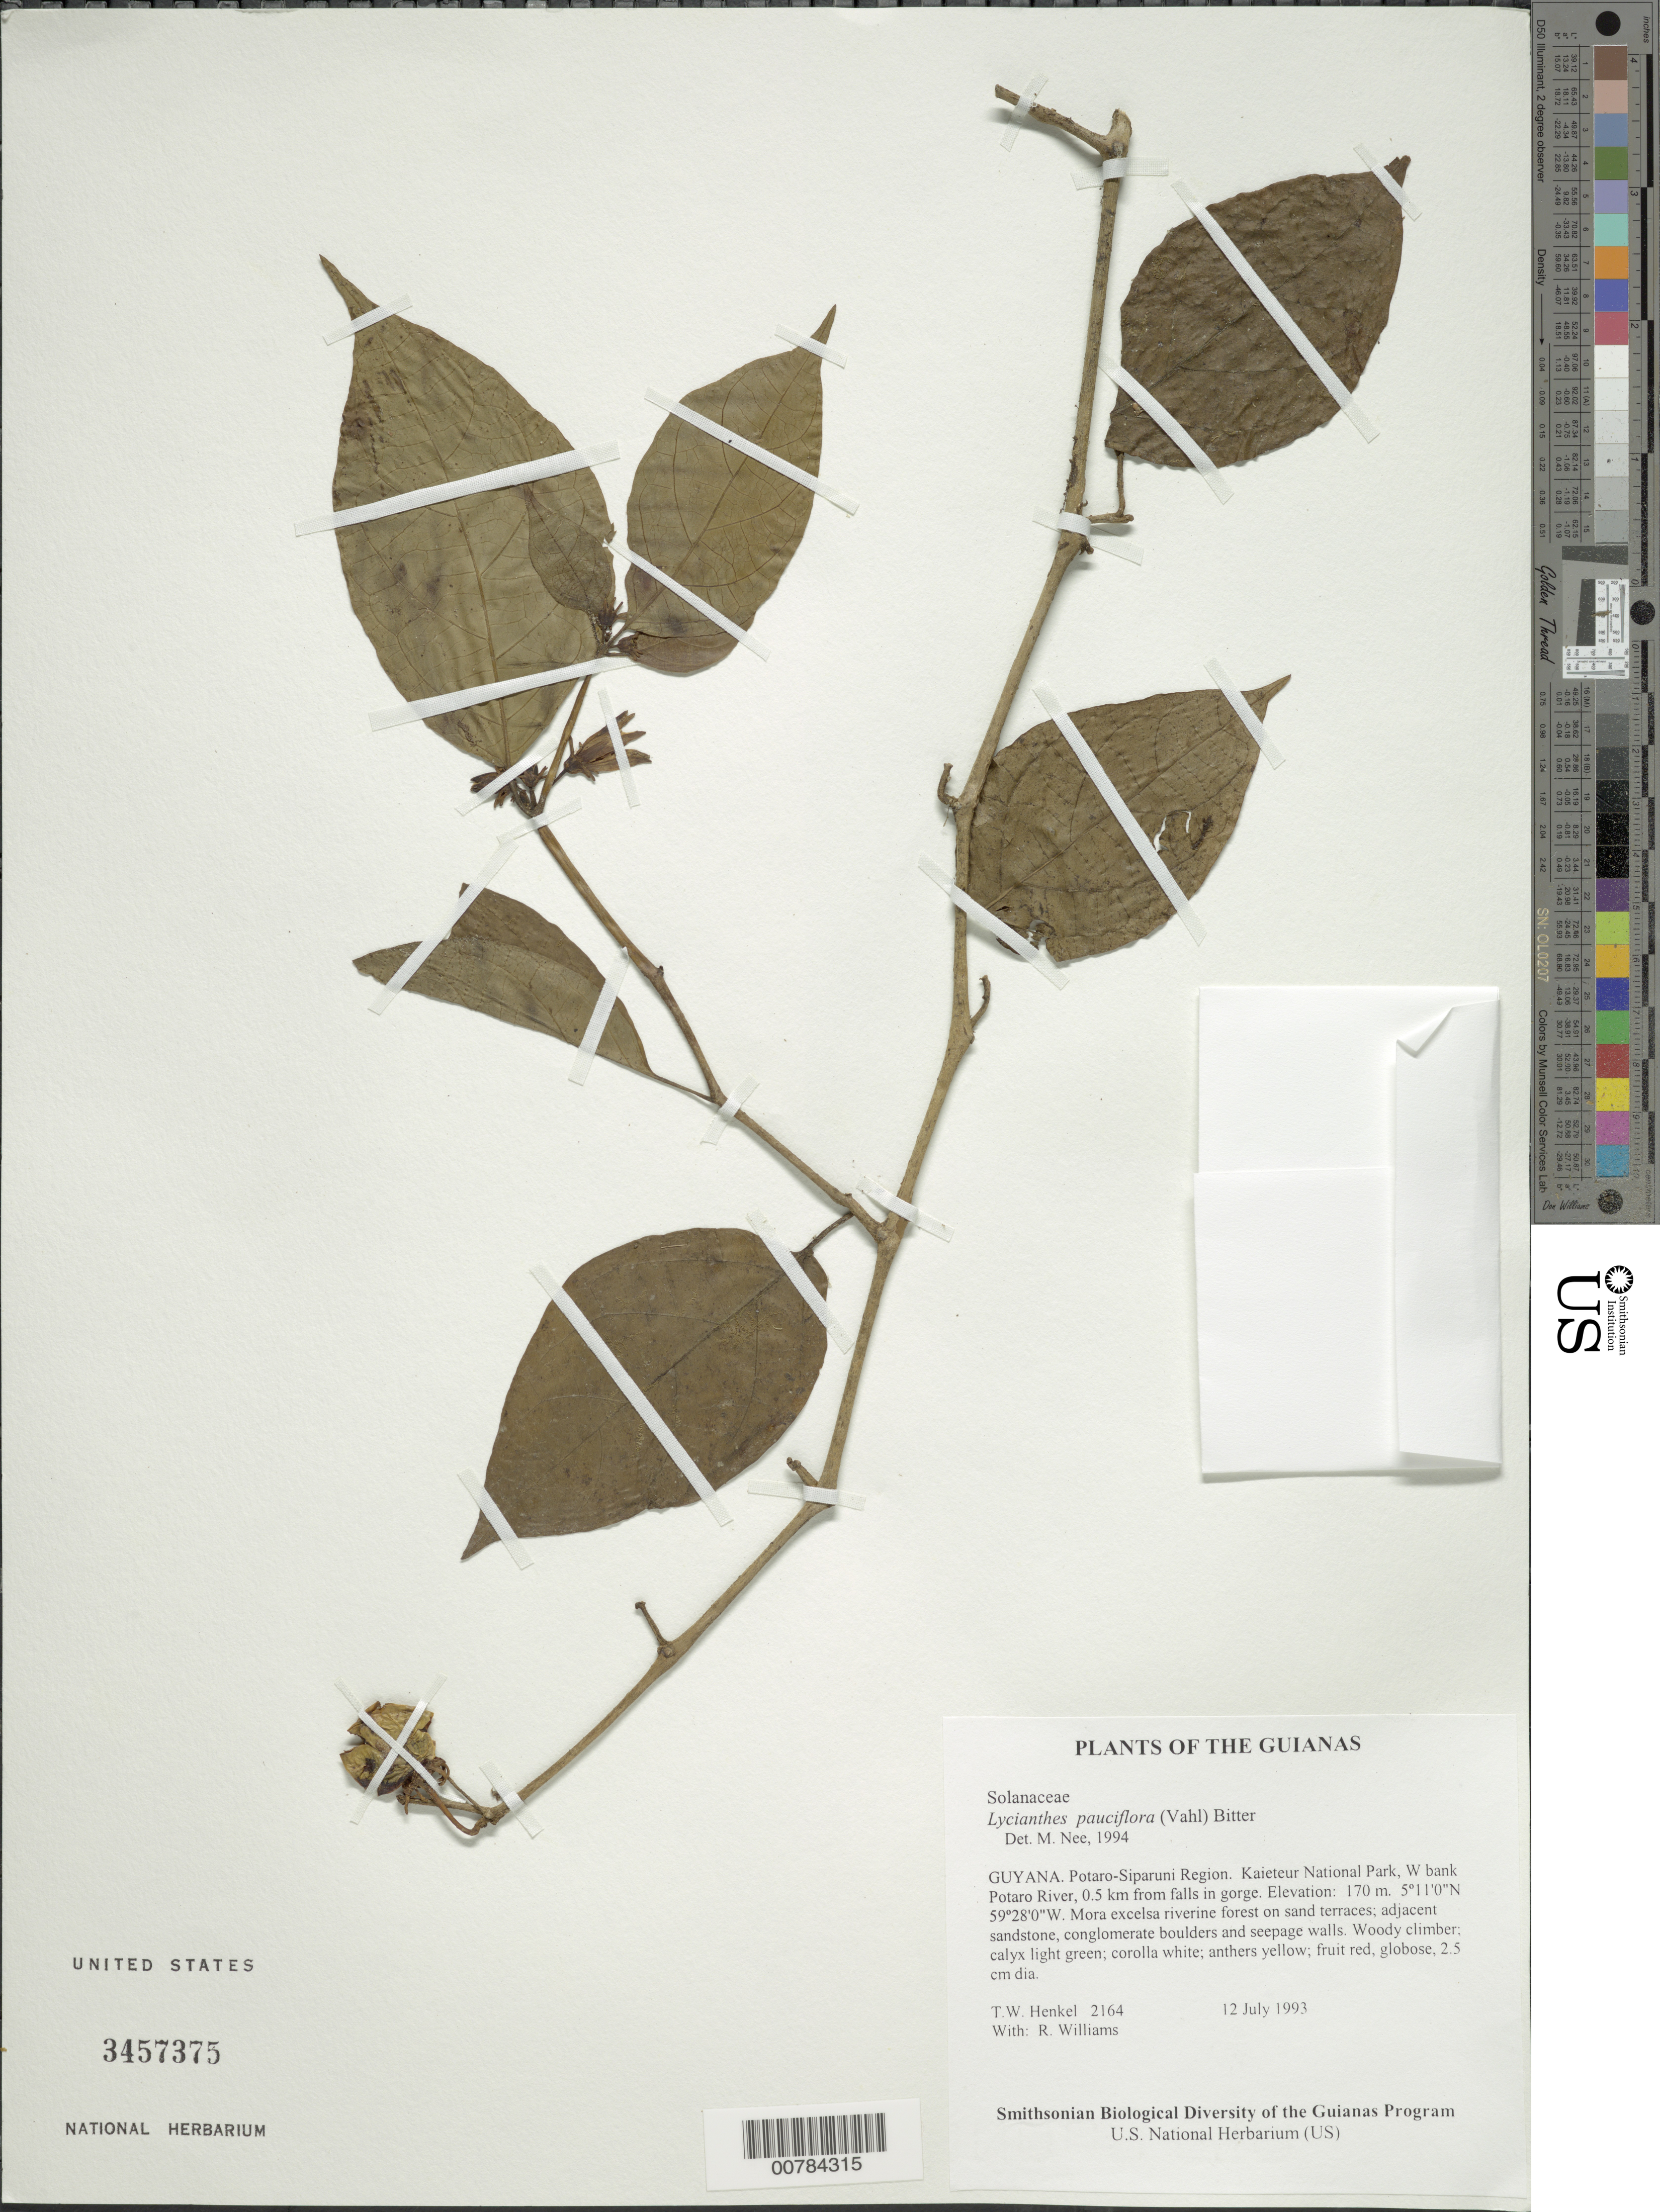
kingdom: Plantae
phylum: Tracheophyta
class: Magnoliopsida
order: Solanales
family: Solanaceae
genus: Lycianthes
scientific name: Lycianthes pauciflora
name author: (Vahl) Bitter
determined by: Nee, Michael H.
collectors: T. Henkel & R. Williams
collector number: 2164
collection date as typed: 12 July 1993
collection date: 1993-07-12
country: Guyana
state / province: Potaro-Siparuni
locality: Kaieteur National Park, W bank Potaro River, 0.5 km from falls in gorge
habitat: Mora excelsa riverine forest on sand terraces; adjacent sandstone, conglomerate boulders and seepage walls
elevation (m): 170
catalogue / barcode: US 3457375